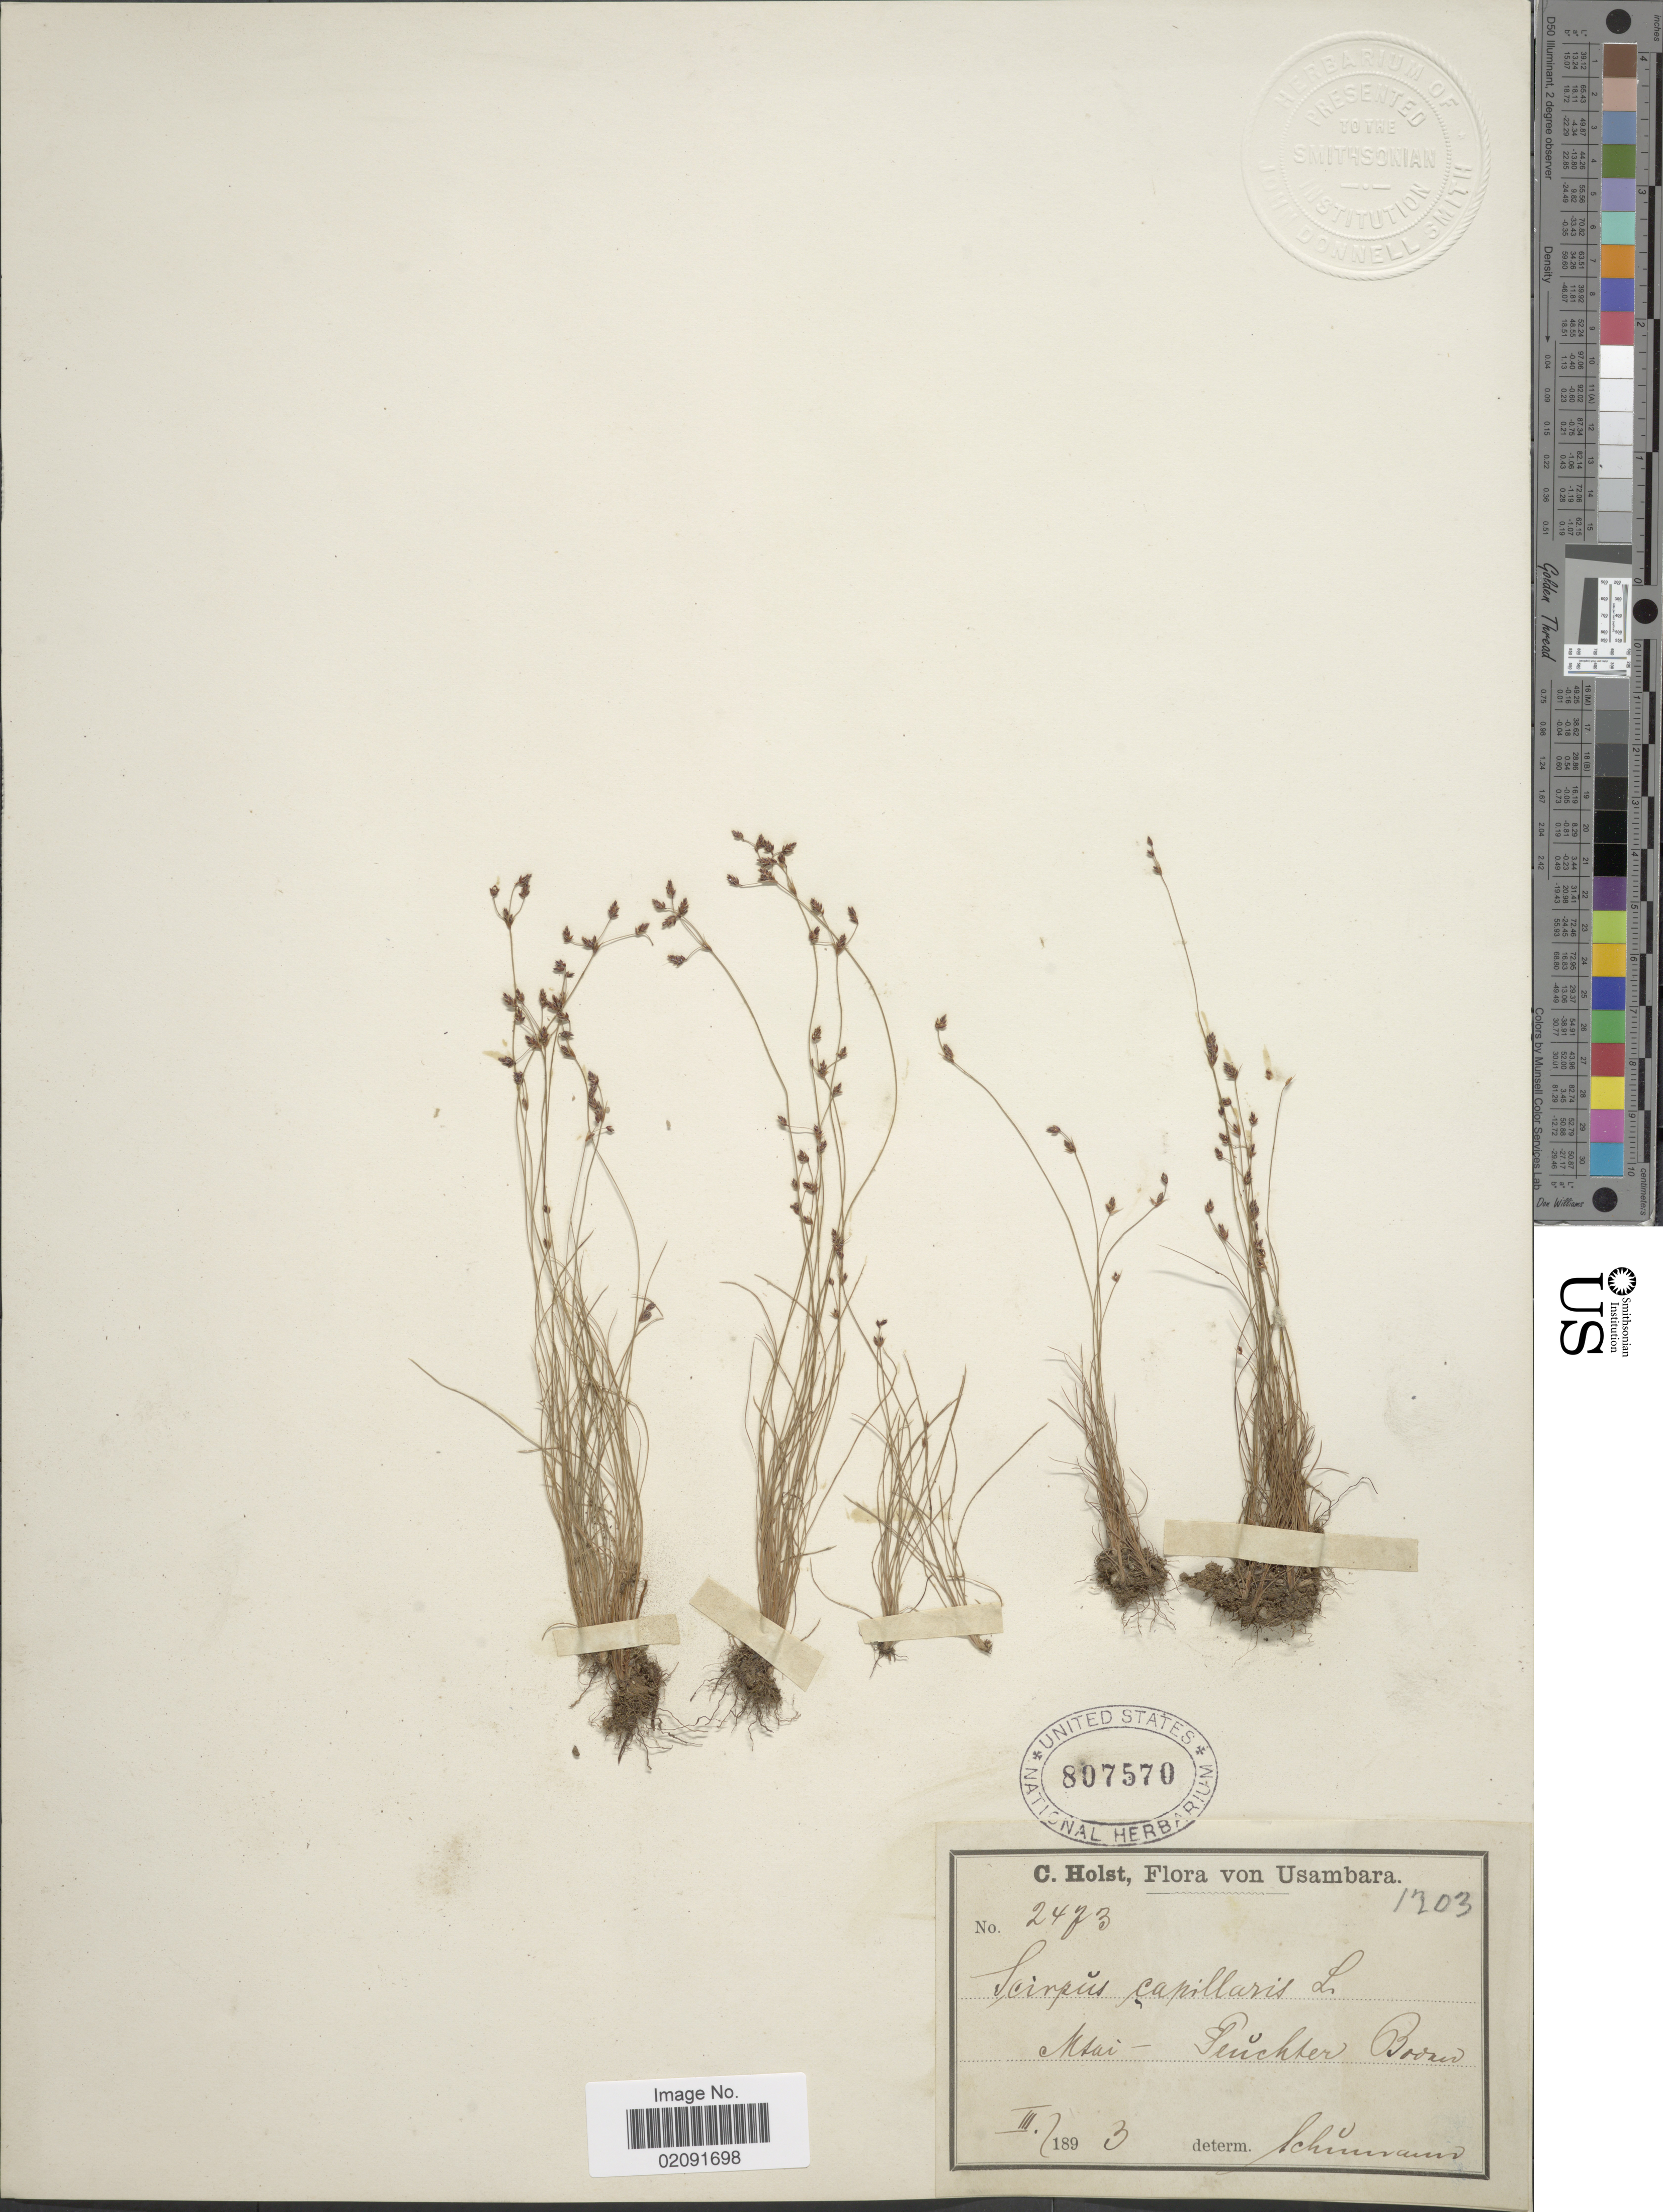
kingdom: Plantae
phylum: Tracheophyta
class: Liliopsida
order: Poales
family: Cyperaceae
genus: Bulbostylis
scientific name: Bulbostylis capillaris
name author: (L.) Kunth ex C.B. Clarke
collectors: C. H. Holst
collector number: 2473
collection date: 1893-03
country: Tanzania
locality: Usambara. Mtai - Feuchter Boden.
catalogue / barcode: US 807570